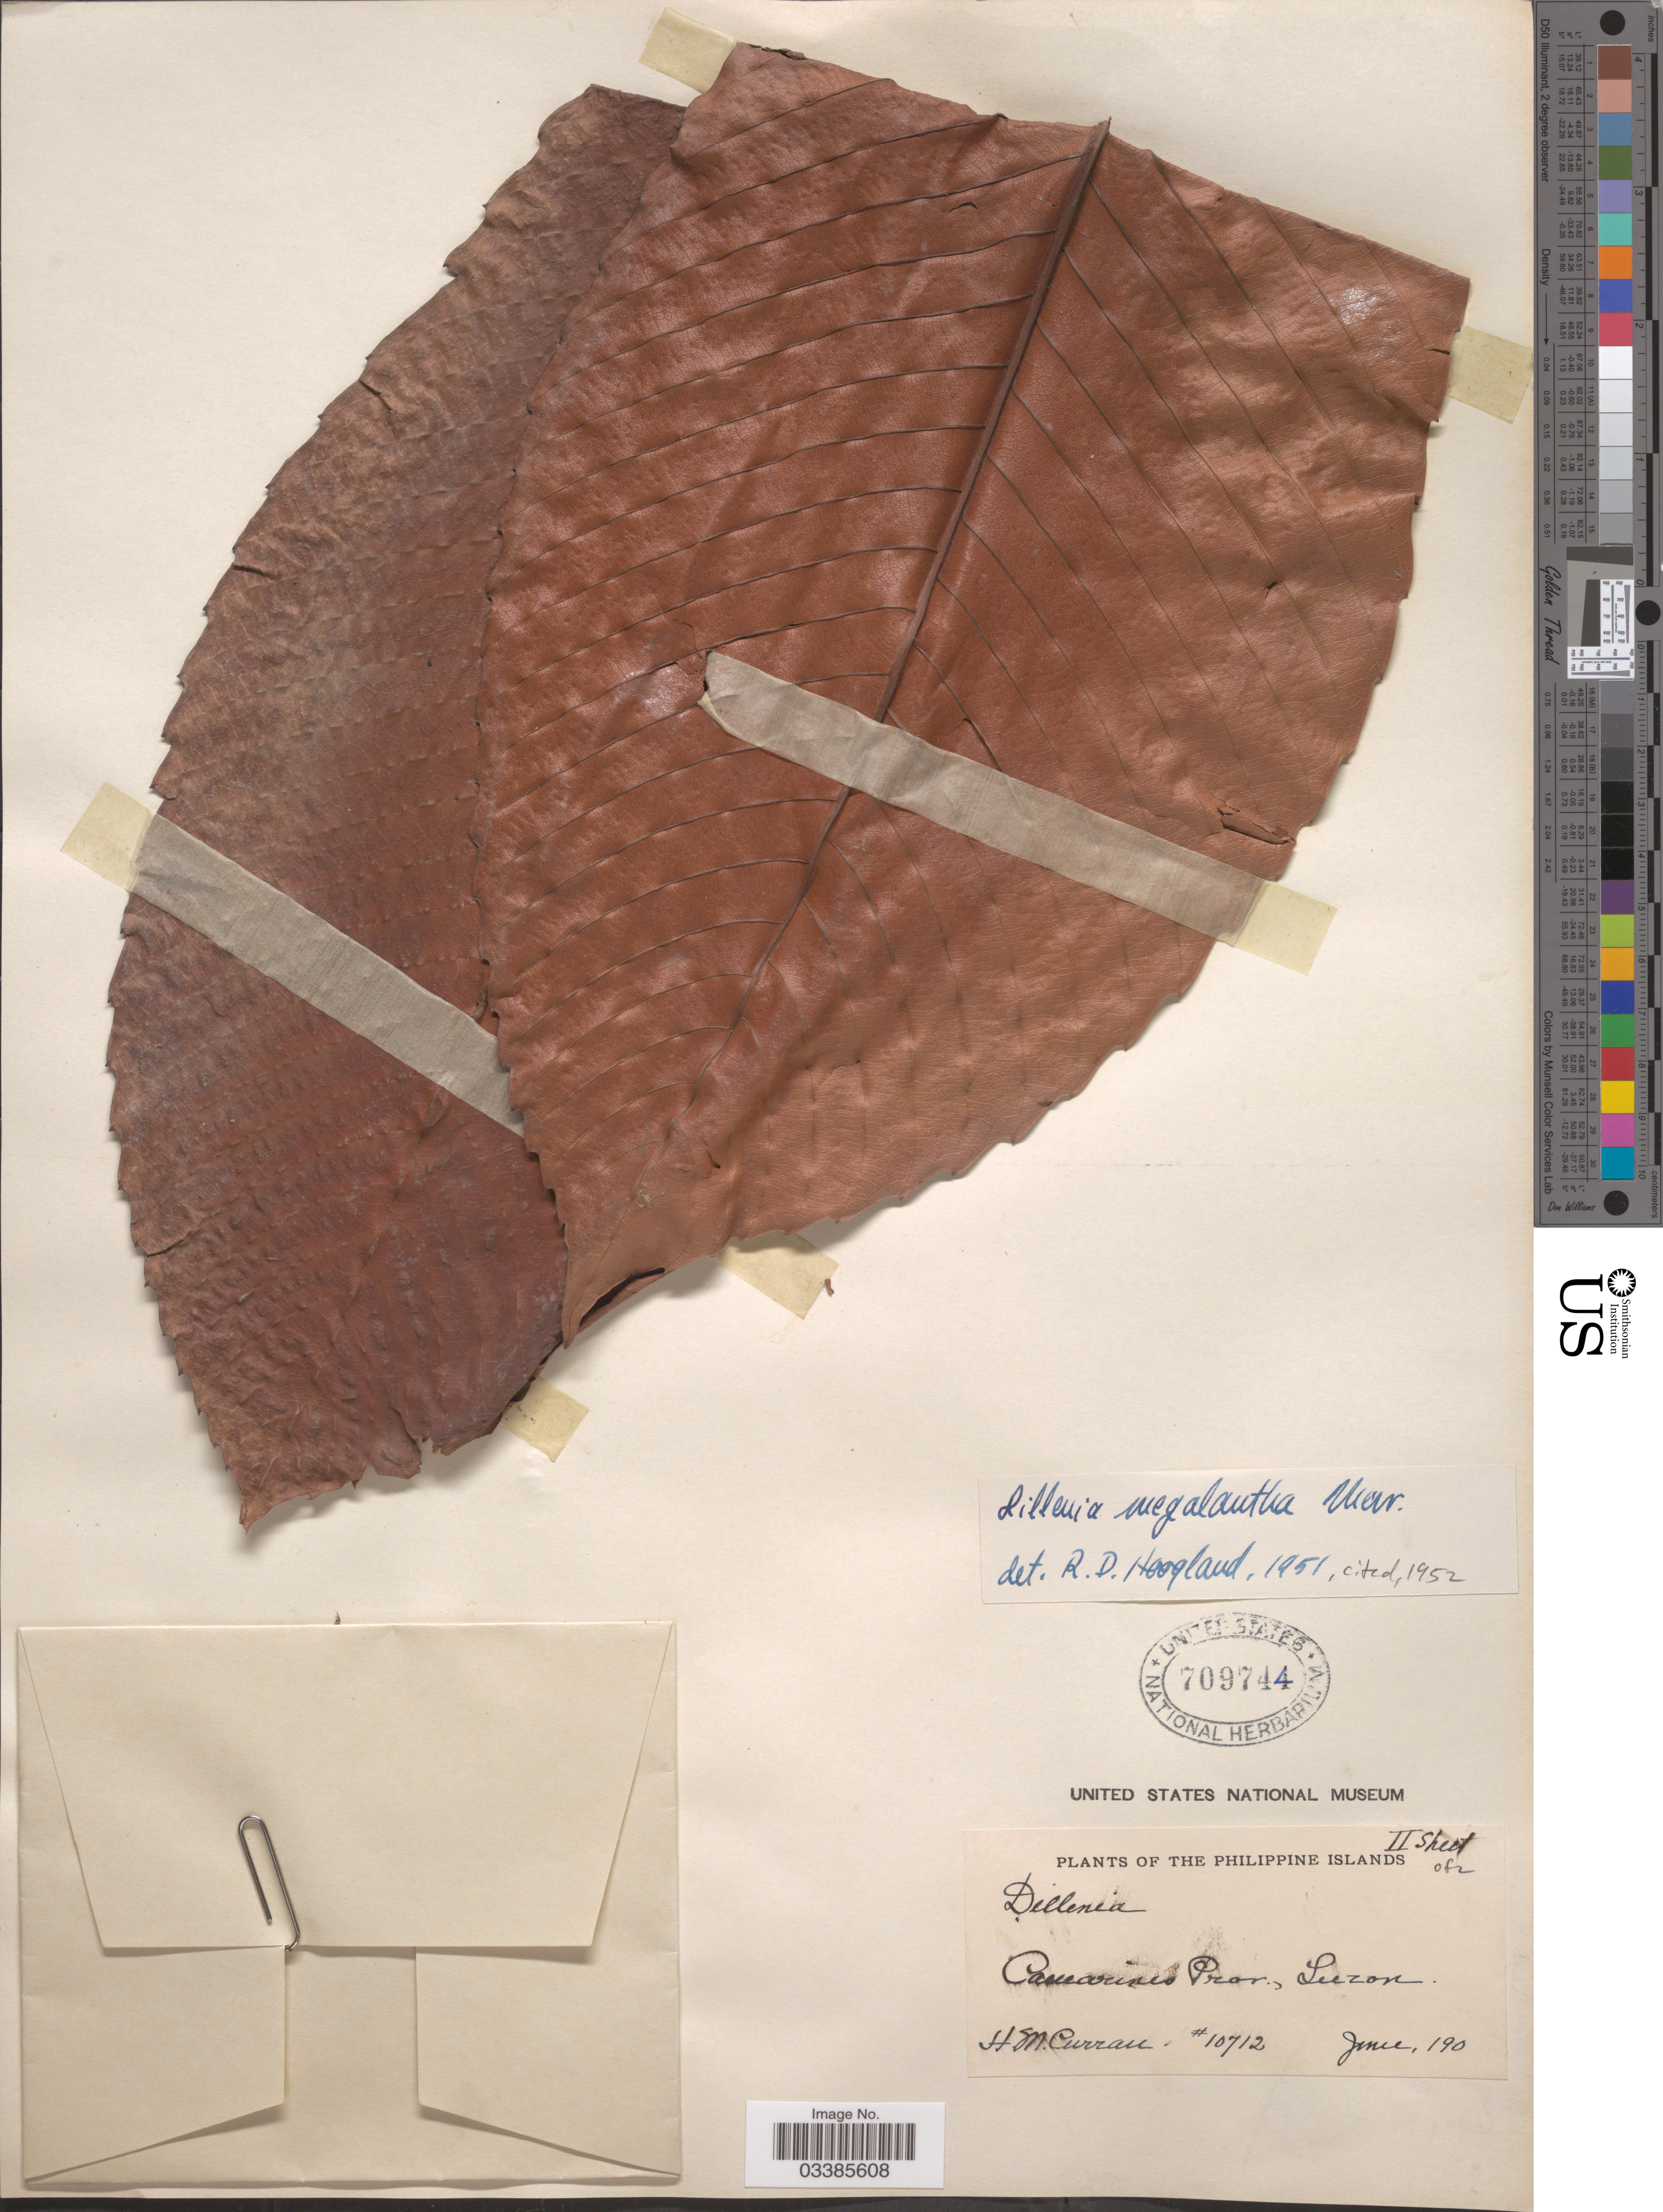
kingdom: Plantae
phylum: Tracheophyta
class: Magnoliopsida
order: Dilleniales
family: Dilleniaceae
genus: Dillenia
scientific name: Dillenia megalantha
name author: Merr.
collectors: H. M. Curran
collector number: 10712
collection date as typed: June 190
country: Philippines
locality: Camarines Prov., Luzon.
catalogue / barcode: US 709744